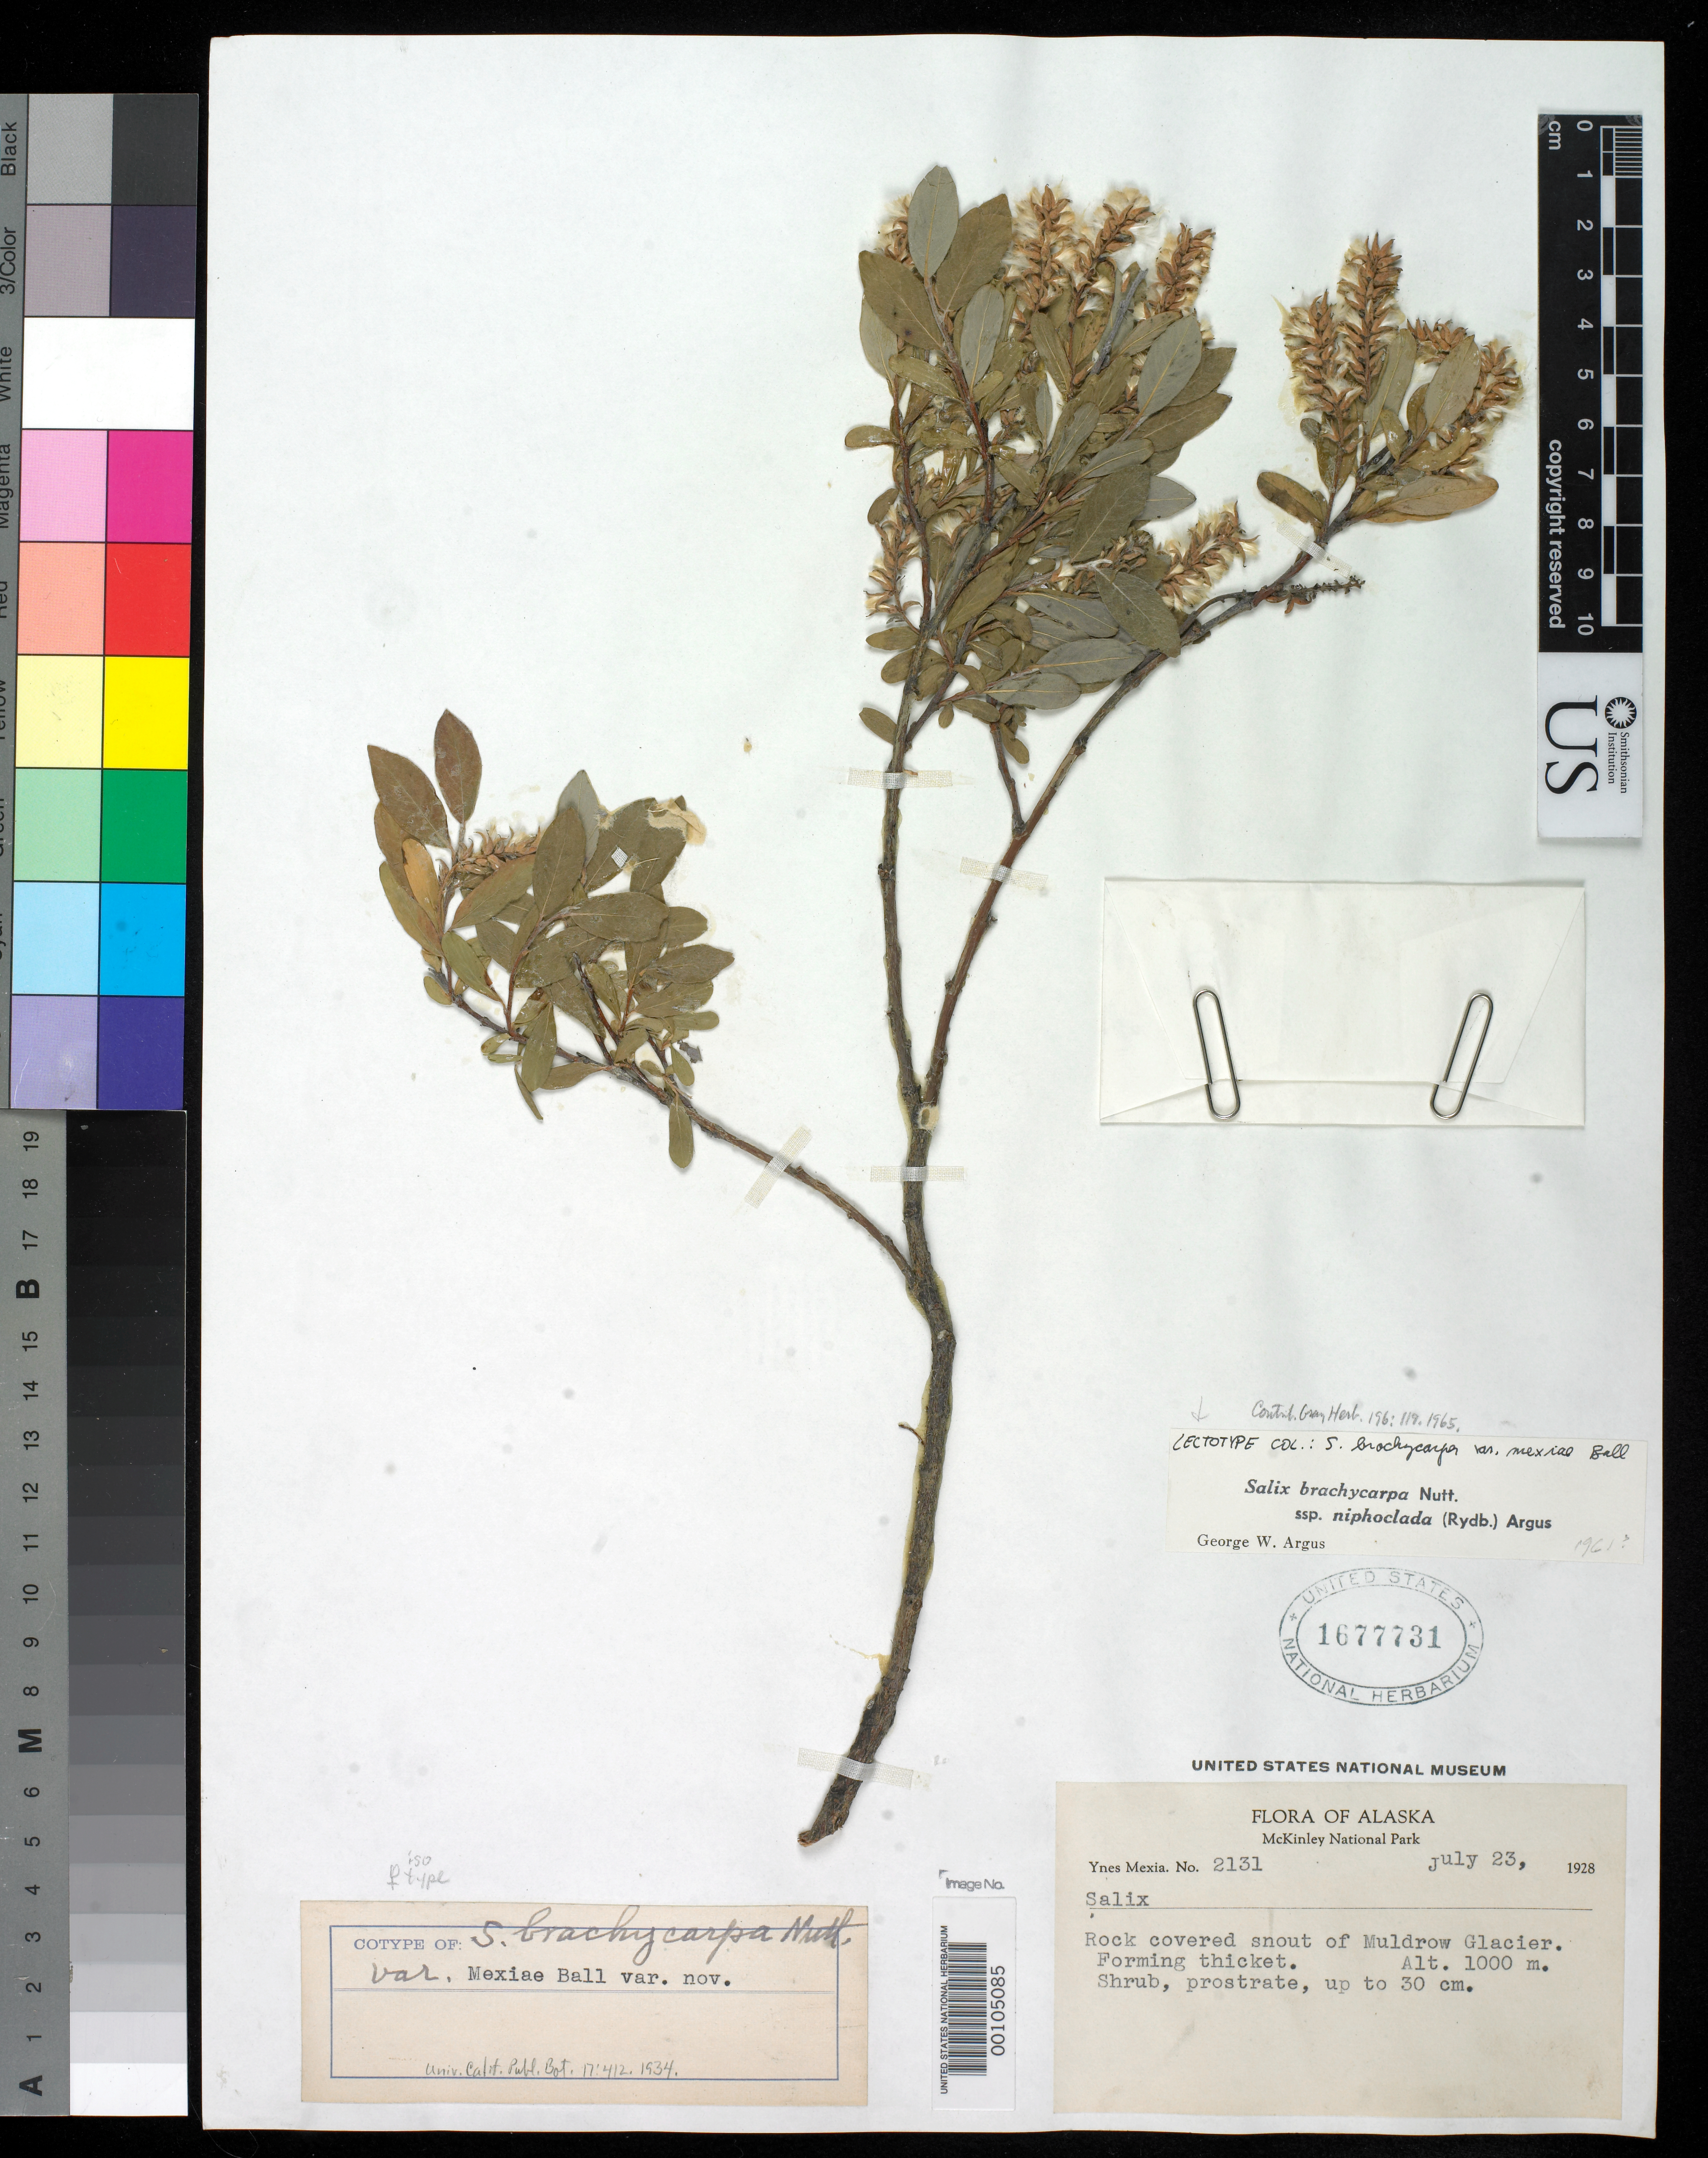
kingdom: Plantae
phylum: Tracheophyta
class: Magnoliopsida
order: Malpighiales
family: Salicaceae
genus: Salix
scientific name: Salix brachycarpa var. mexiae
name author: C.R. Ball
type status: Isolectotype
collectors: Y. Mexia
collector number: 2131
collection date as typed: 23 Jul 1928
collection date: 1928-07-23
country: United States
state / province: Alaska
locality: Muldron Glacier.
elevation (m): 1000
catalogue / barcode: US 1677731